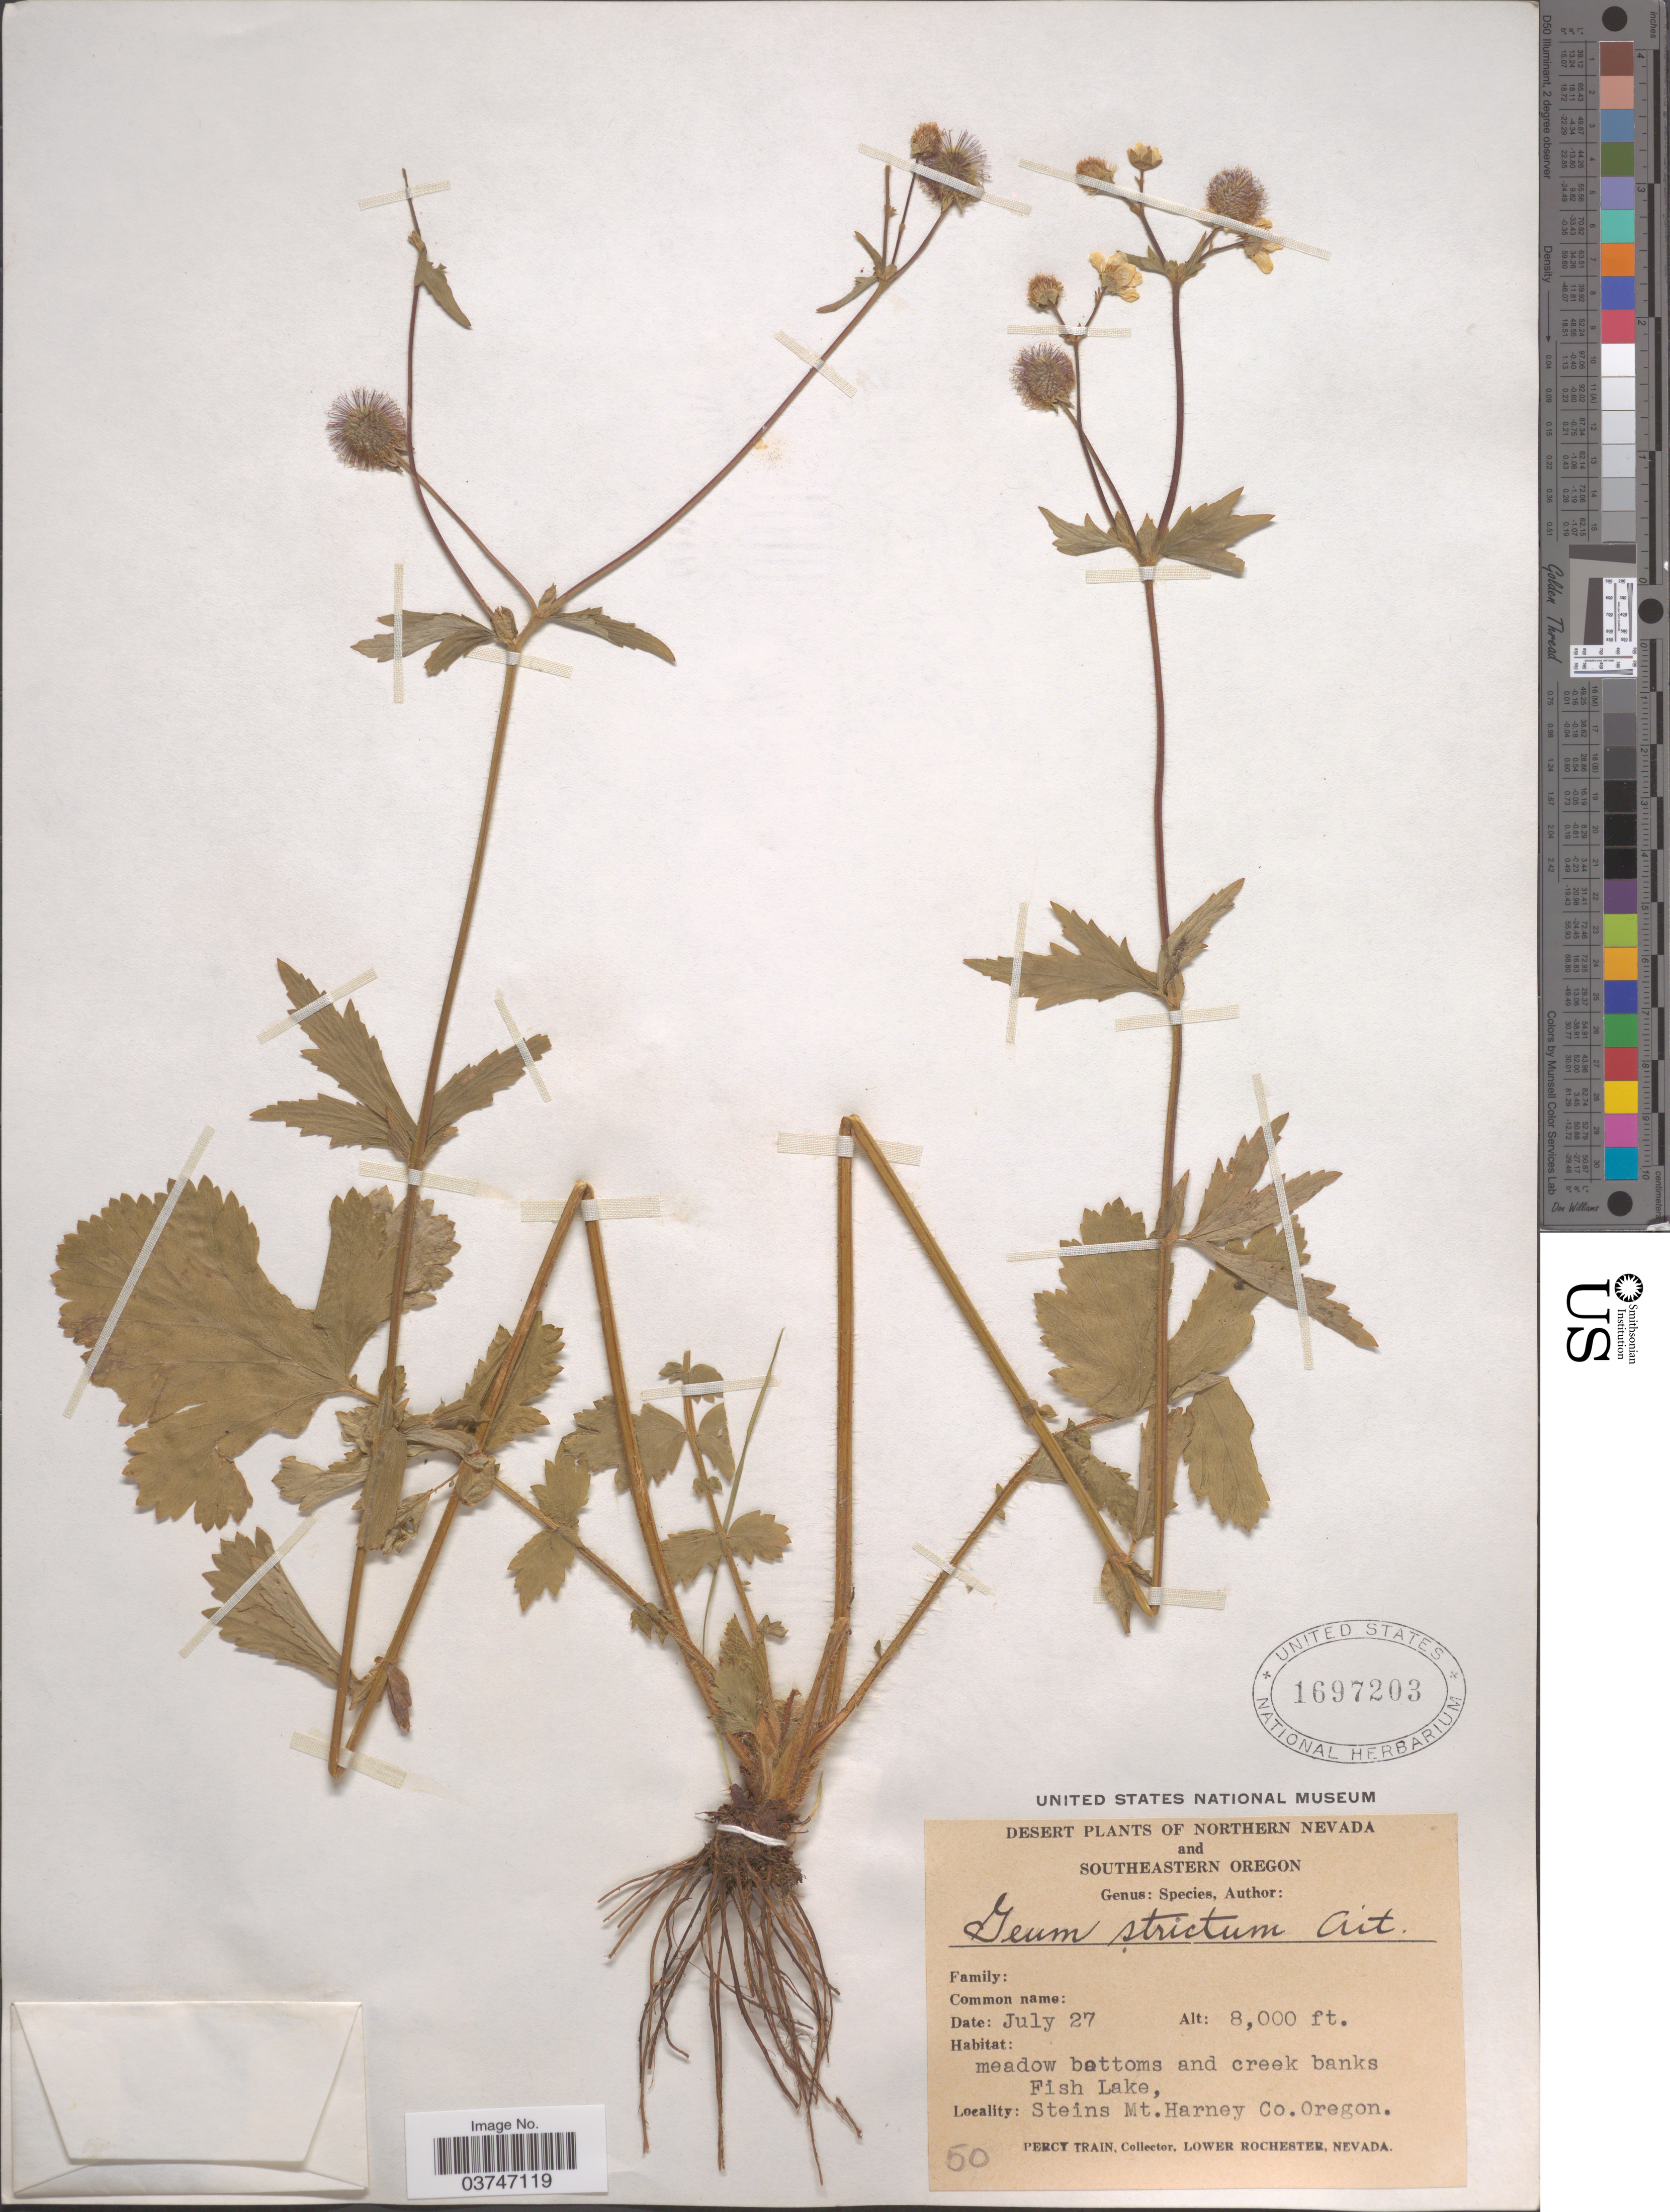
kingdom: Plantae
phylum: Tracheophyta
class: Magnoliopsida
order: Rosales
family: Rosaceae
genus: Geum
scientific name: Geum aleppicum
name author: Jacq.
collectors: P. Train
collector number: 50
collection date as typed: Transcribed d/m/y: /7/27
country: United States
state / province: Oregon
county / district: Harney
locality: Southeastern Oregon. Fish Lake, Steins Mt. Harney Co.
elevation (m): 2438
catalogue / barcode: US 1697203